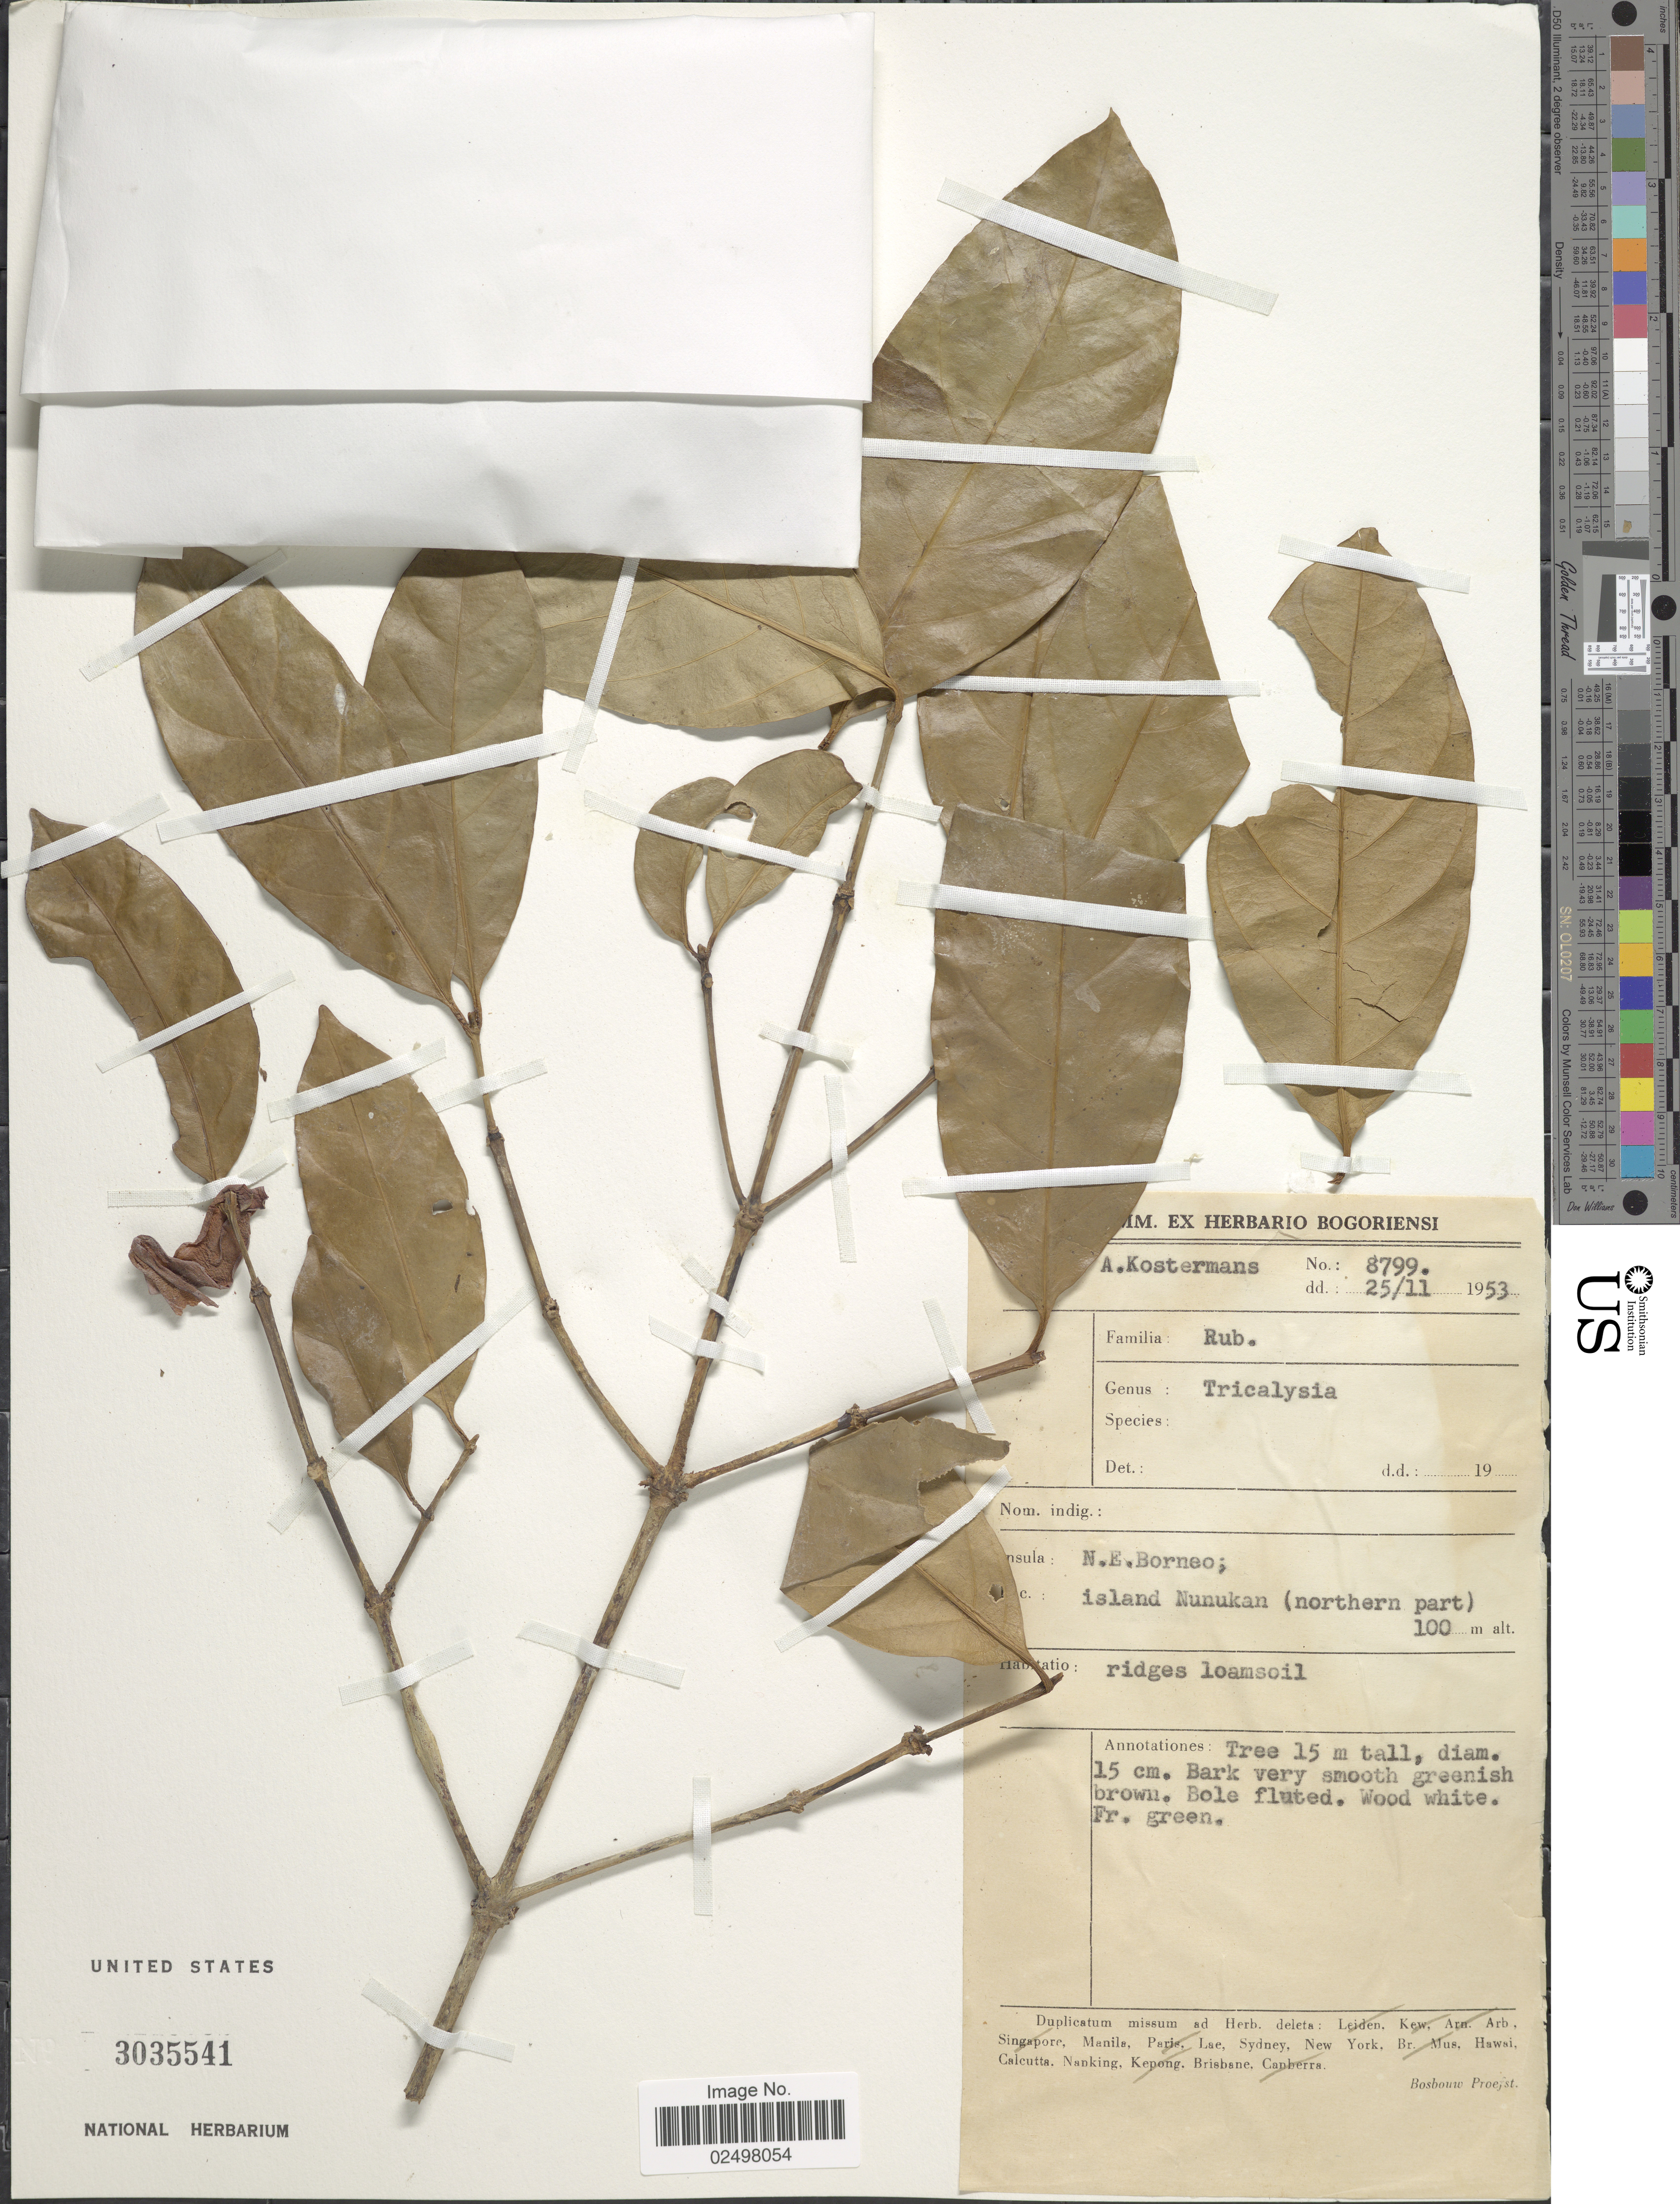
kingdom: Plantae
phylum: Tracheophyta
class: Magnoliopsida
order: Gentianales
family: Rubiaceae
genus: Tricalysia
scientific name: Tricalysia sp.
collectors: A. J. G. Kostermans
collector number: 8799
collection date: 1953-11-25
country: Indonesia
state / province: Kalimantan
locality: Peninsula: N.E. Borneo, island Nunukan (northern part)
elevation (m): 100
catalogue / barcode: US 3035541